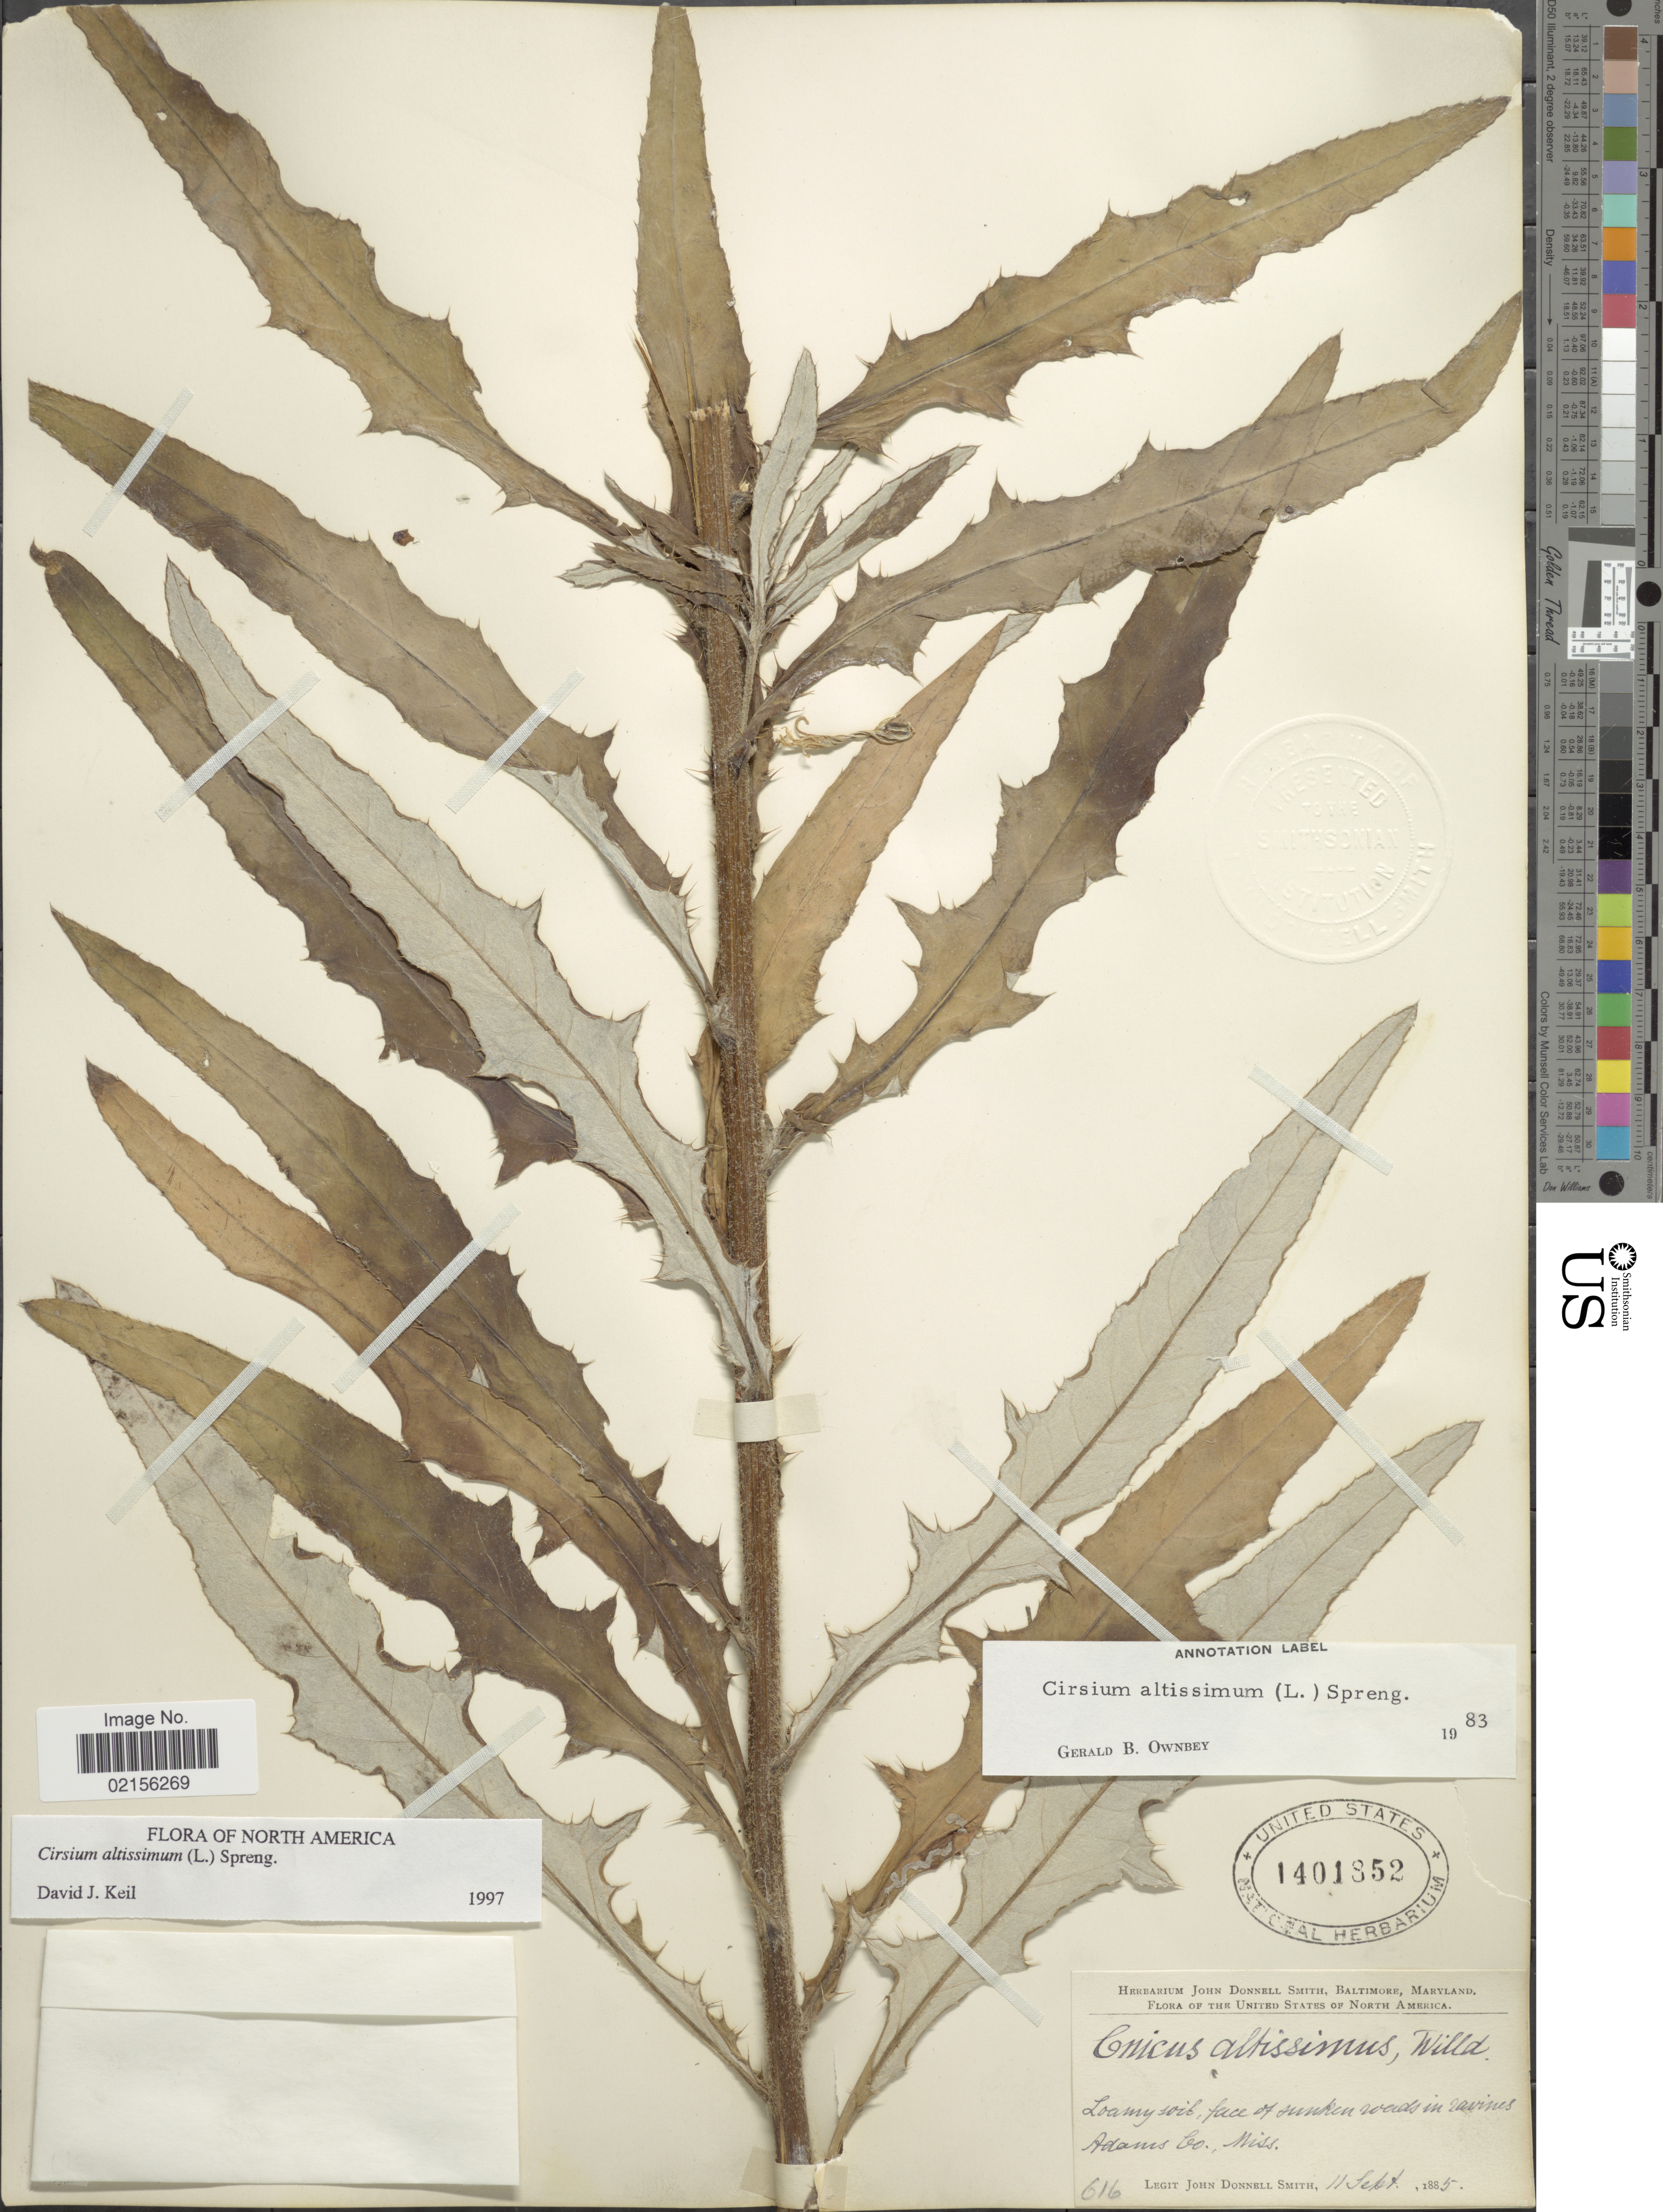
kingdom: Plantae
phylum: Tracheophyta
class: Magnoliopsida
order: Asterales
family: Asteraceae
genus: Cirsium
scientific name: Cirsium altissimum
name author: (L.) Spreng.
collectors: J. Donnell Smith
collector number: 616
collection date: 1885-09-11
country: United States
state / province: Mississippi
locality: The United States of North America, Loamy soill, face of sunken weeds in ravines Adams Co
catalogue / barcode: US 1401852